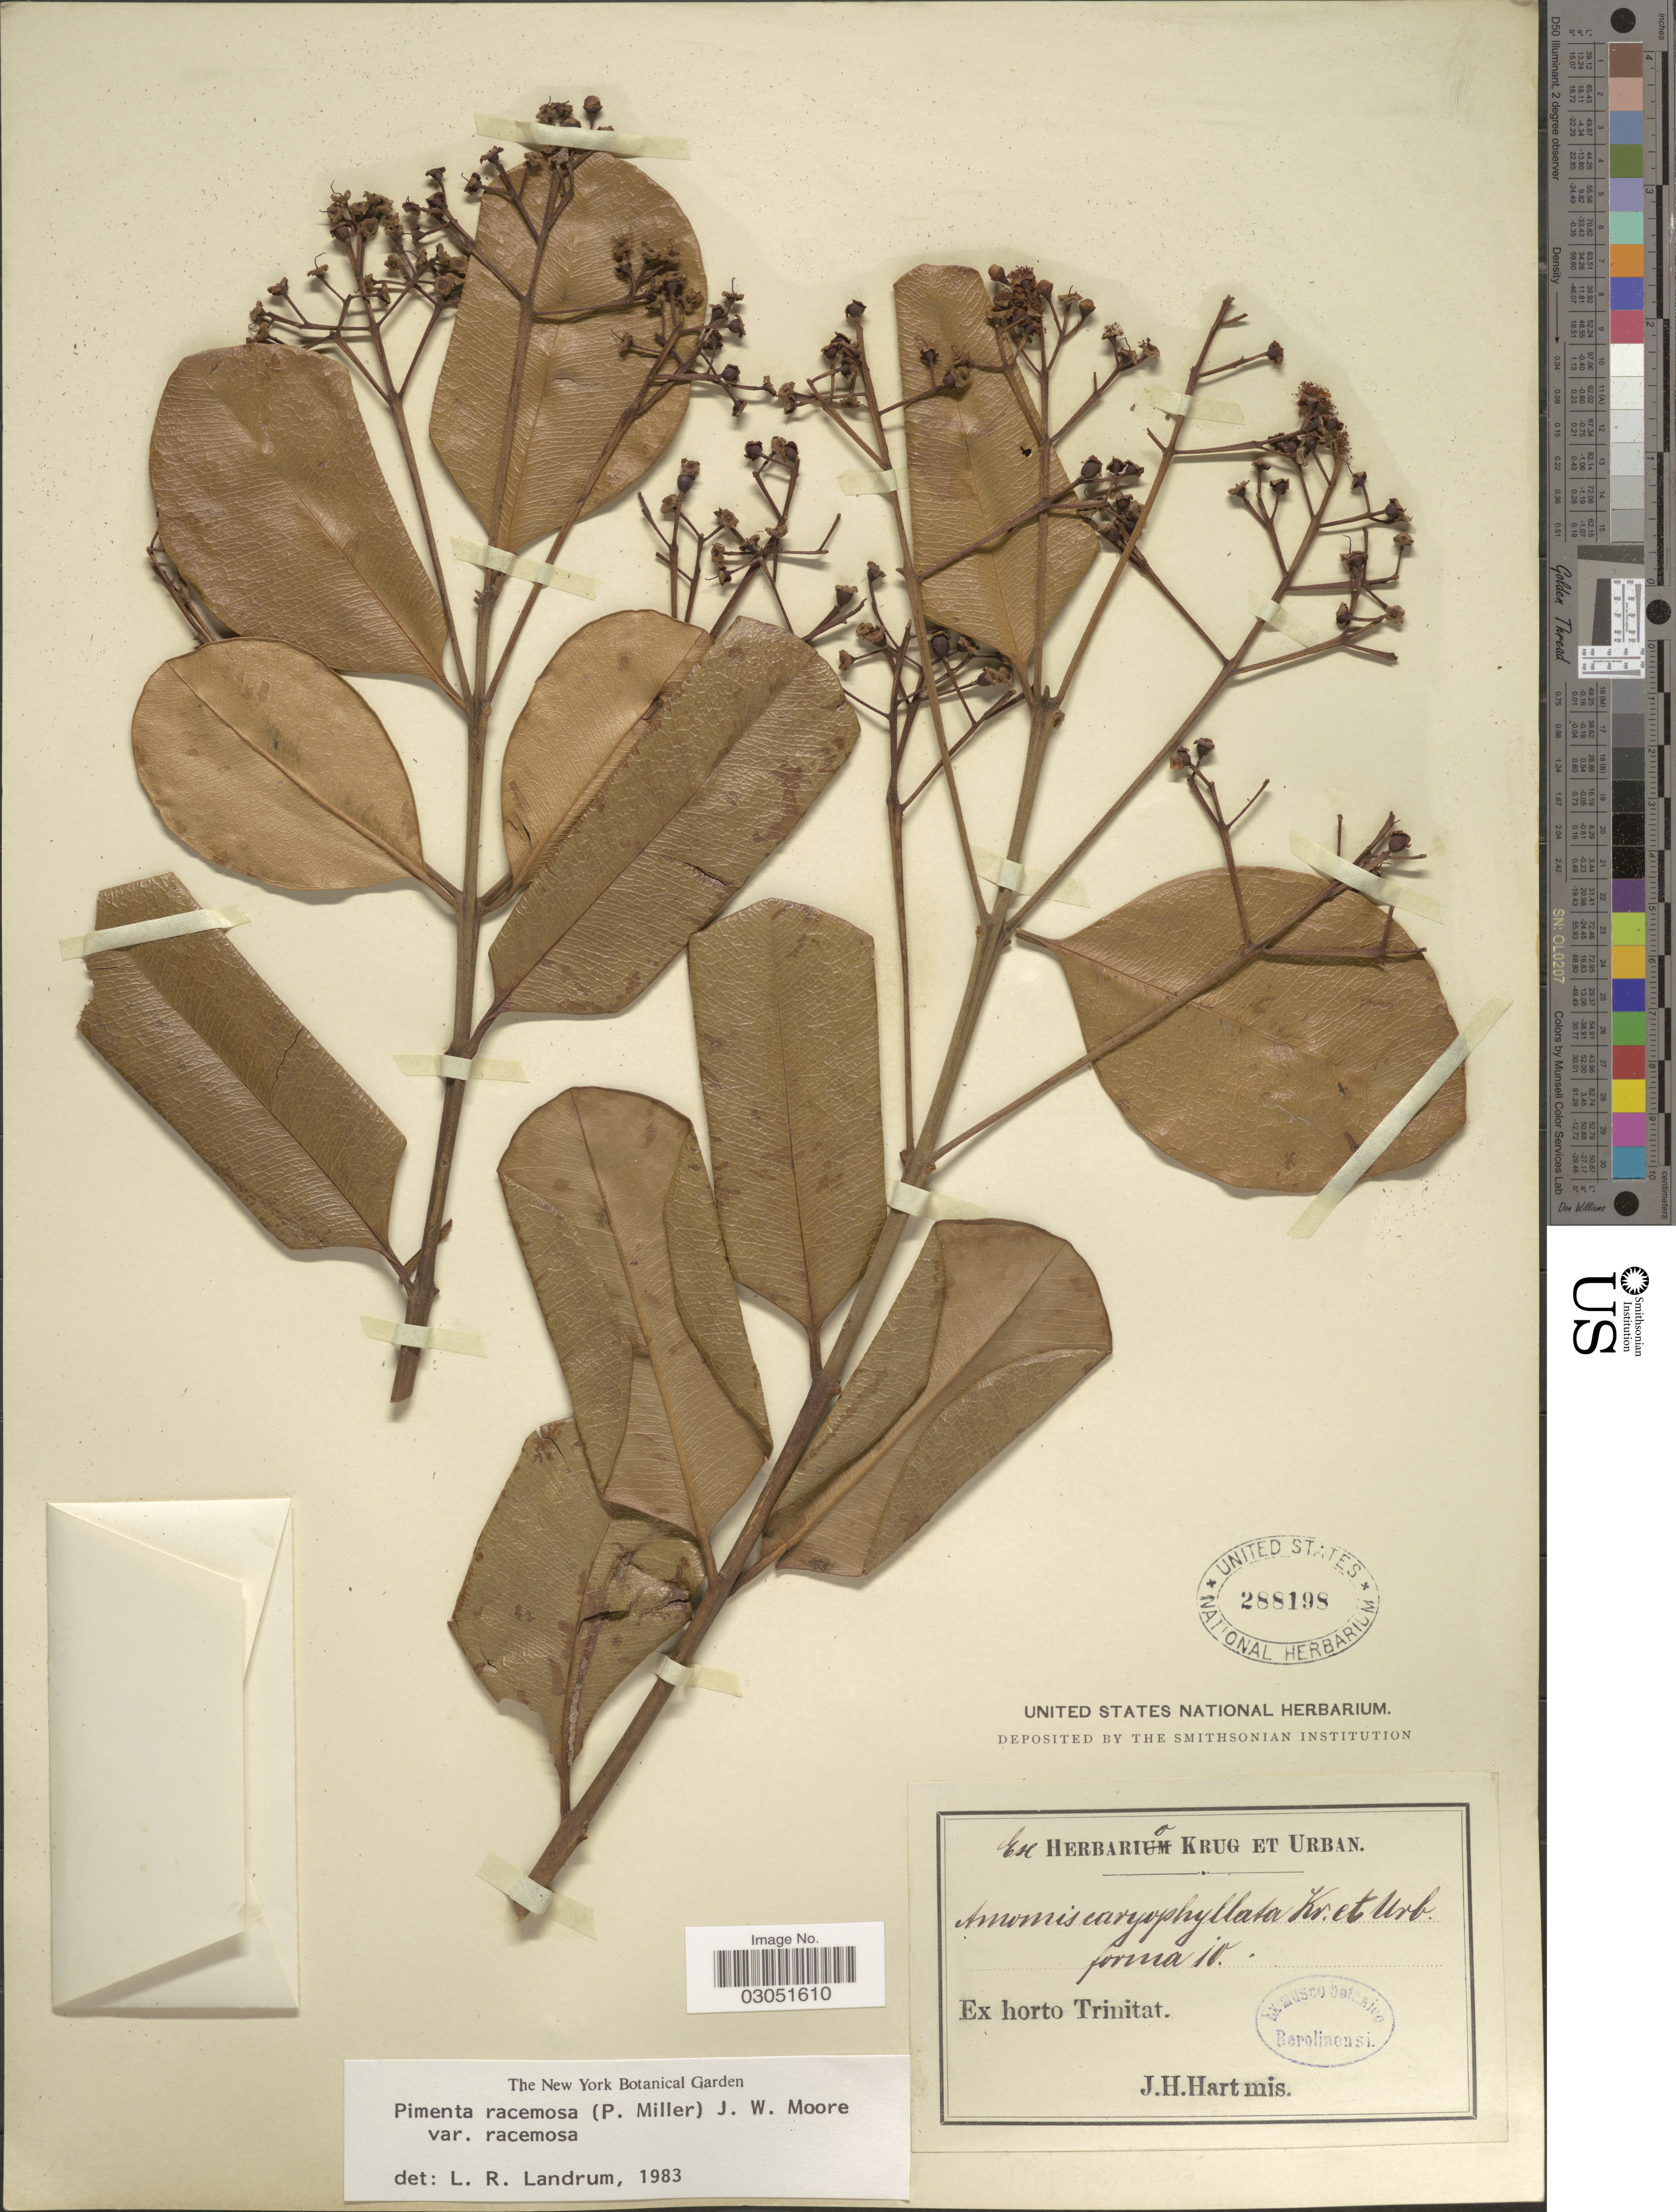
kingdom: Plantae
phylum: Tracheophyta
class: Magnoliopsida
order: Myrtales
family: Myrtaceae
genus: Pimenta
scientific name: Pimenta racemosa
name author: (Mill.) J.W. Moore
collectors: J. H. Hart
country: Trinidad and Tobago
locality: Ex horto Trinitat.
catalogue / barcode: US 288198